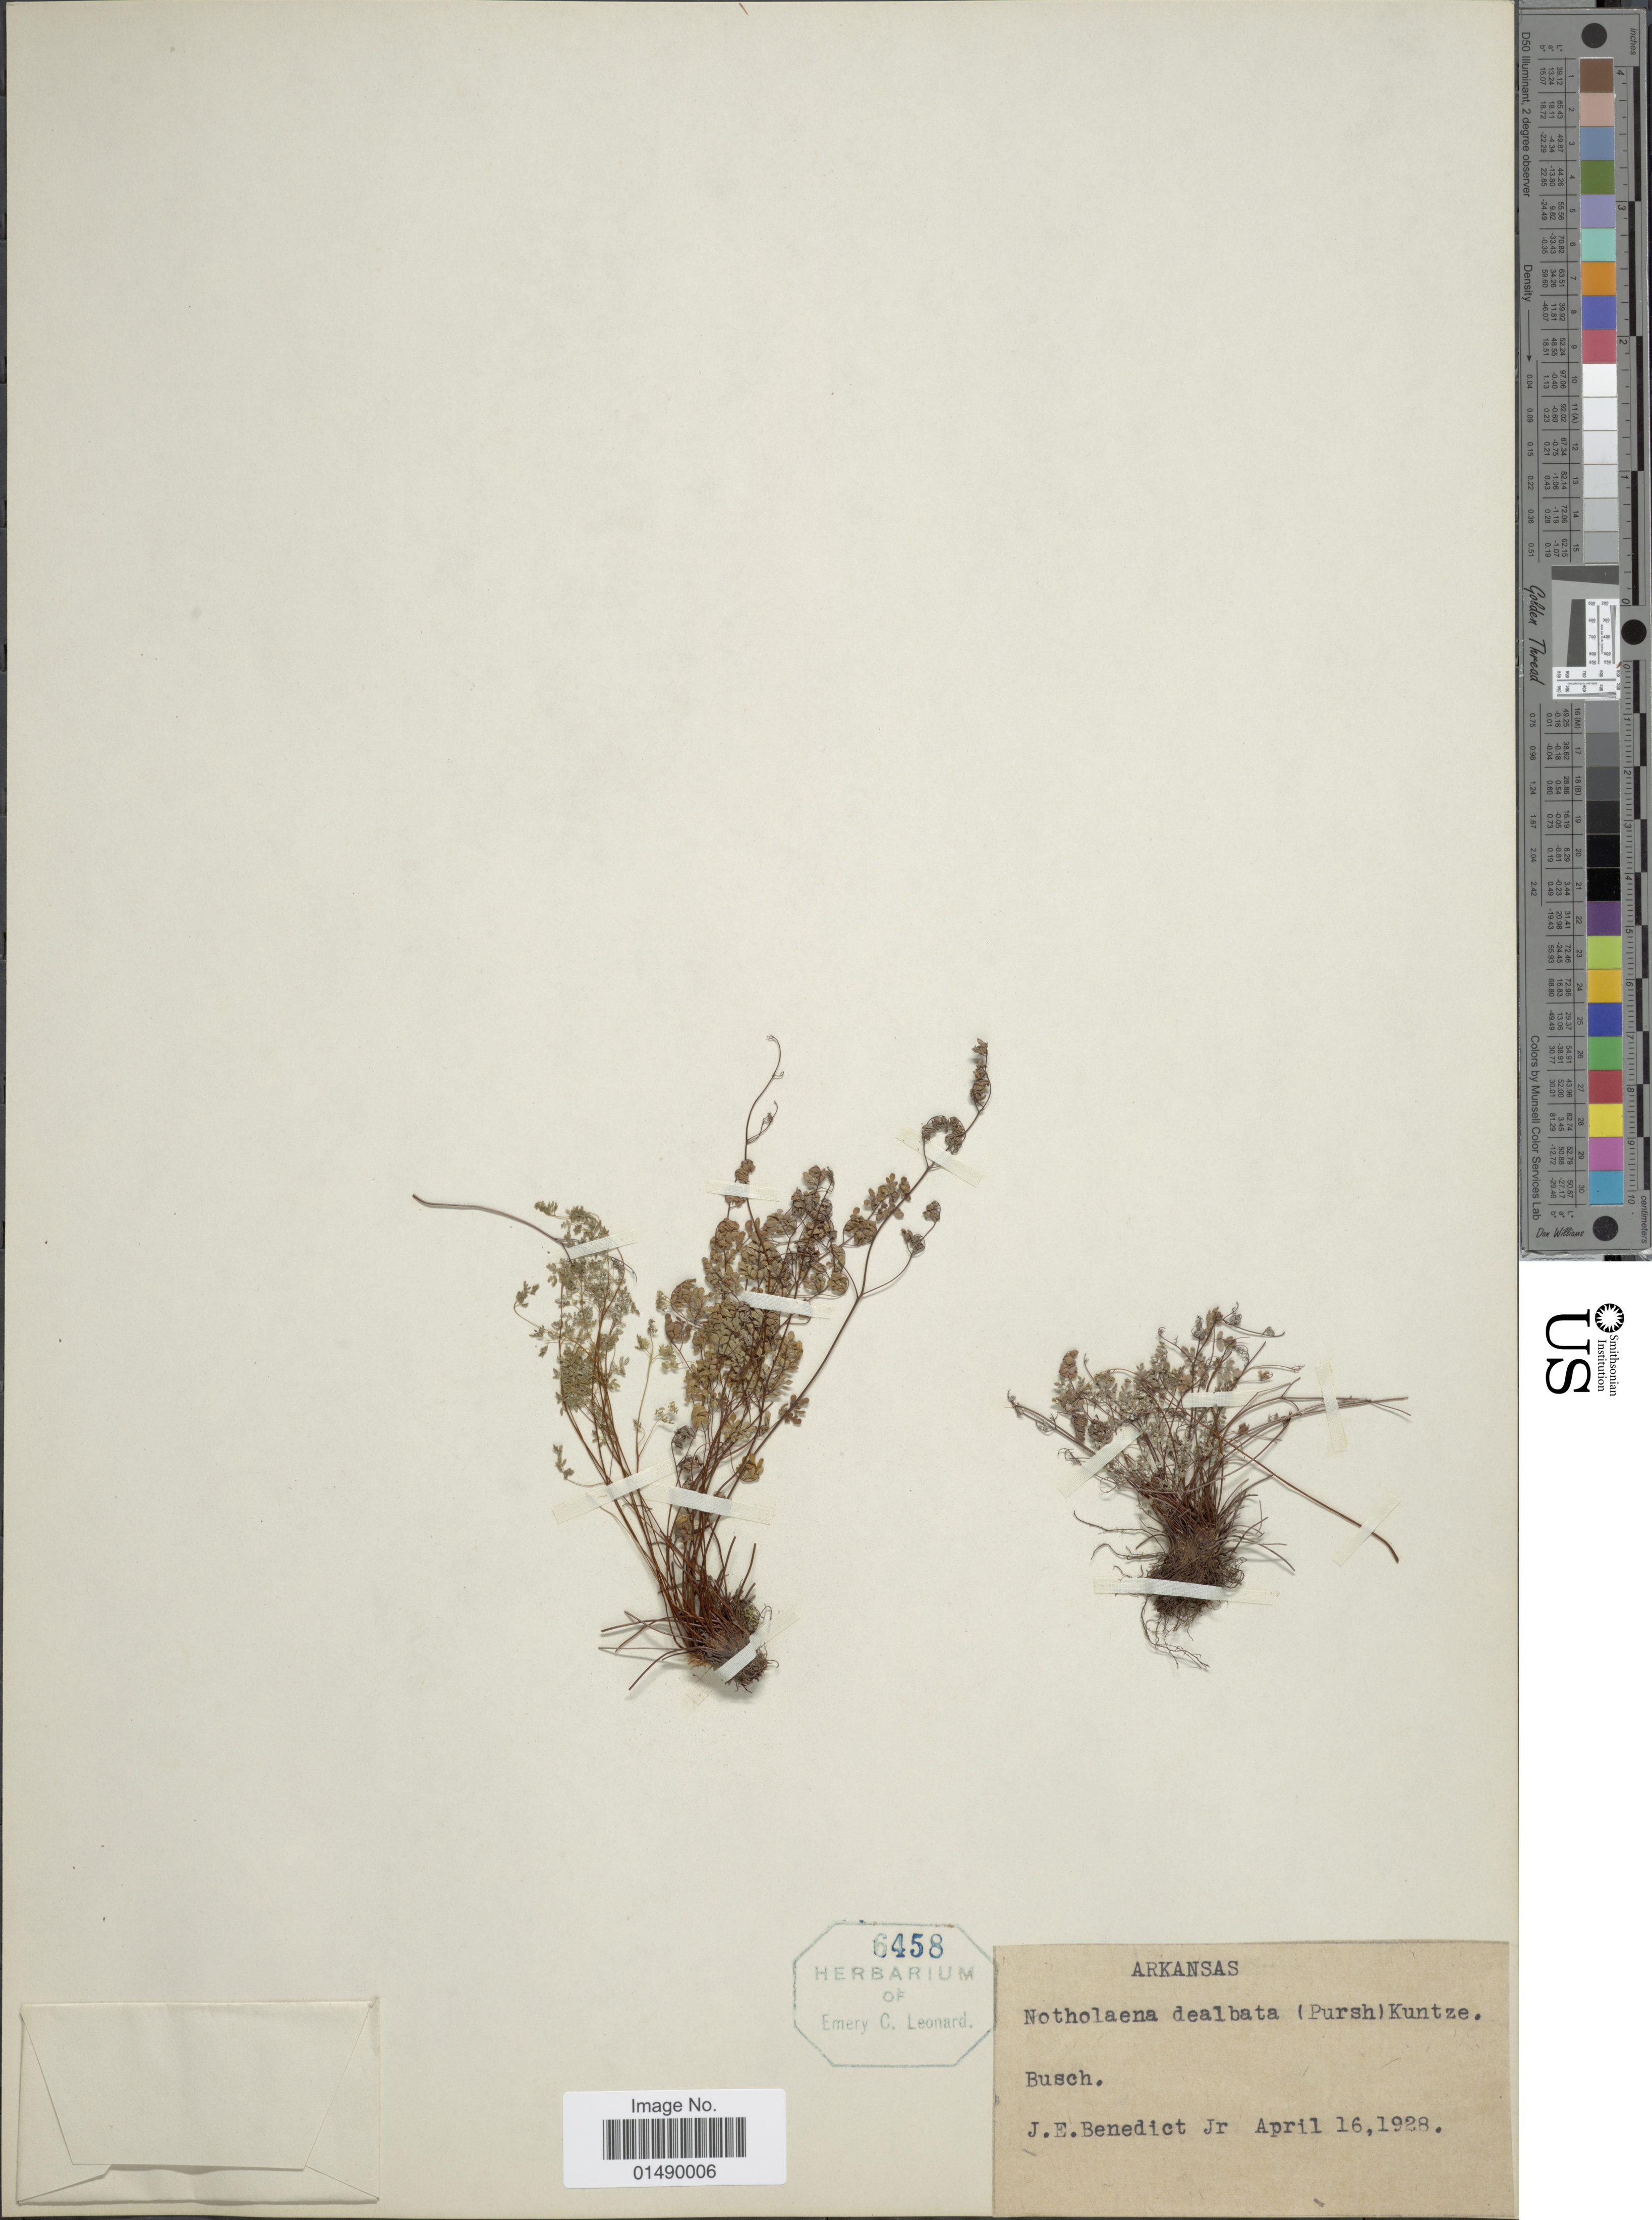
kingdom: Plantae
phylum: Tracheophyta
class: Polypodiopsida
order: Polypodiales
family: Pteridaceae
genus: Argyrochosma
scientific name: Argyrochosma dealbata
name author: (Pursh) Windham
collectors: J. Benedict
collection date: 1928-04-16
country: United States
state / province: Arkansas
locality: Arkansas, Busch.